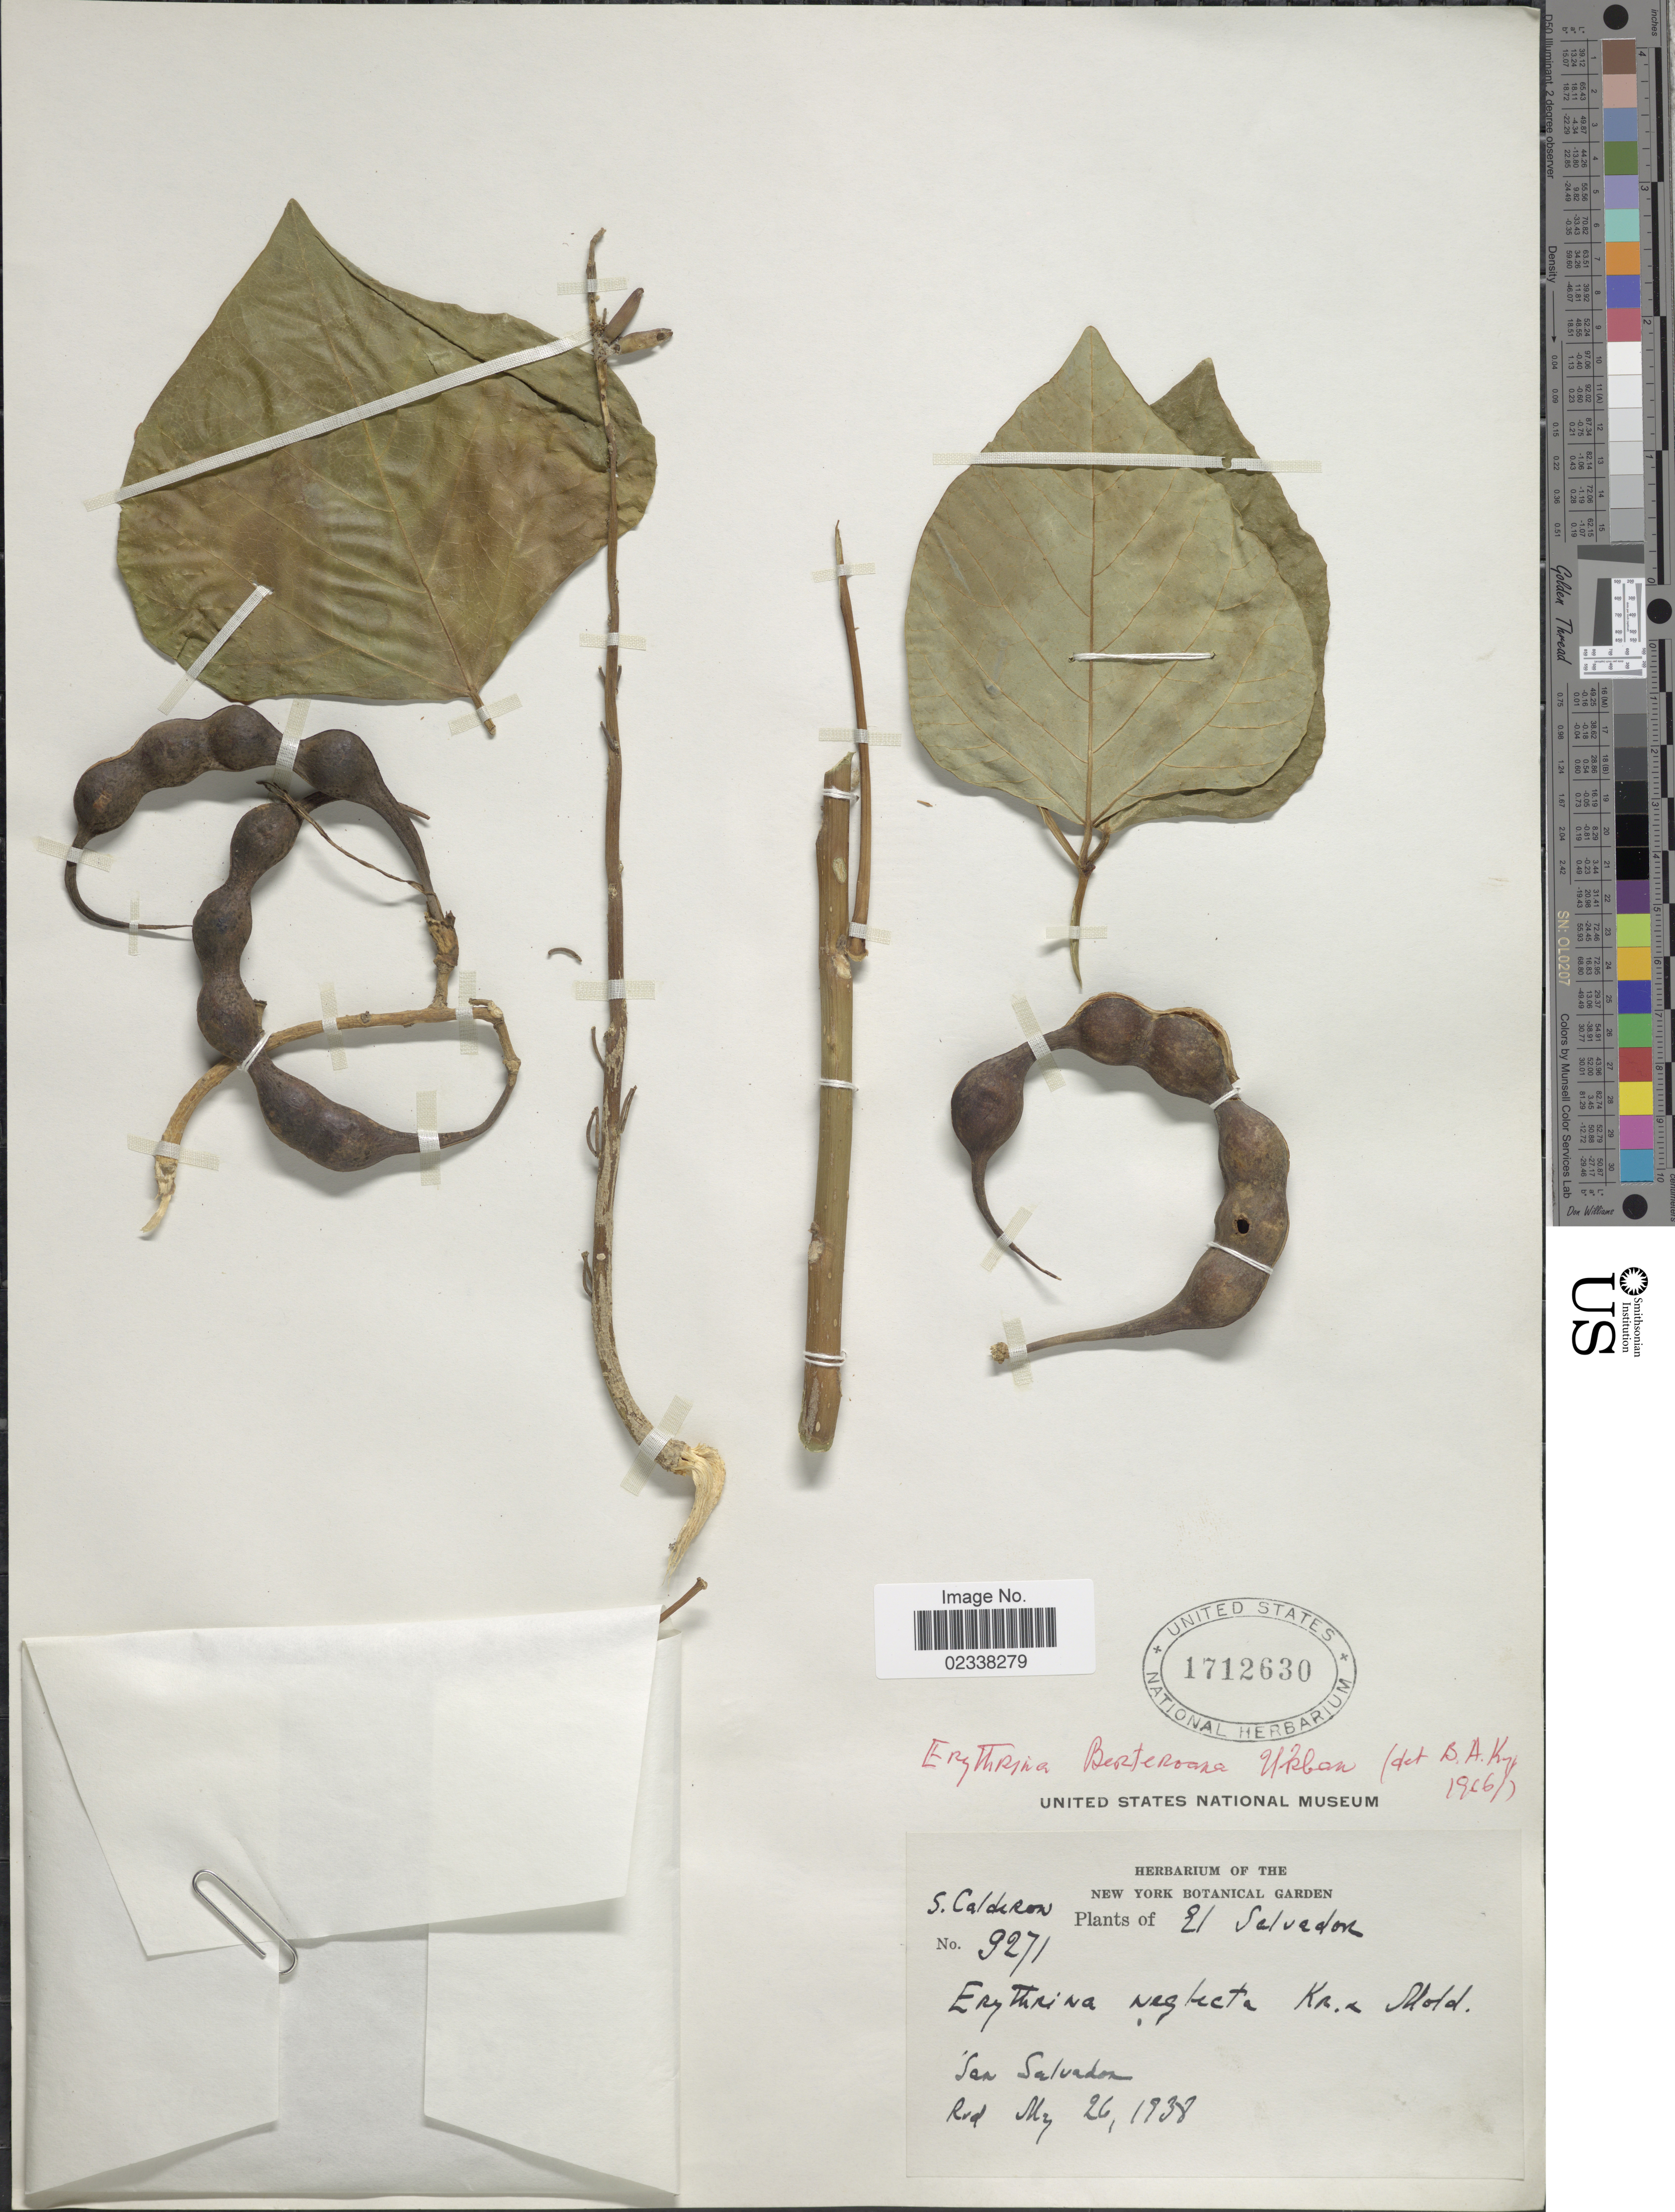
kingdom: Plantae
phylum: Tracheophyta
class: Magnoliopsida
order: Fabales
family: Fabaceae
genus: Erythrina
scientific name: Erythrina berteroana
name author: Urb.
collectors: S. Calderón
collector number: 9271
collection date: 1938-03-26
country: El Salvador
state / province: San Salvador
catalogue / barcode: US 1712630